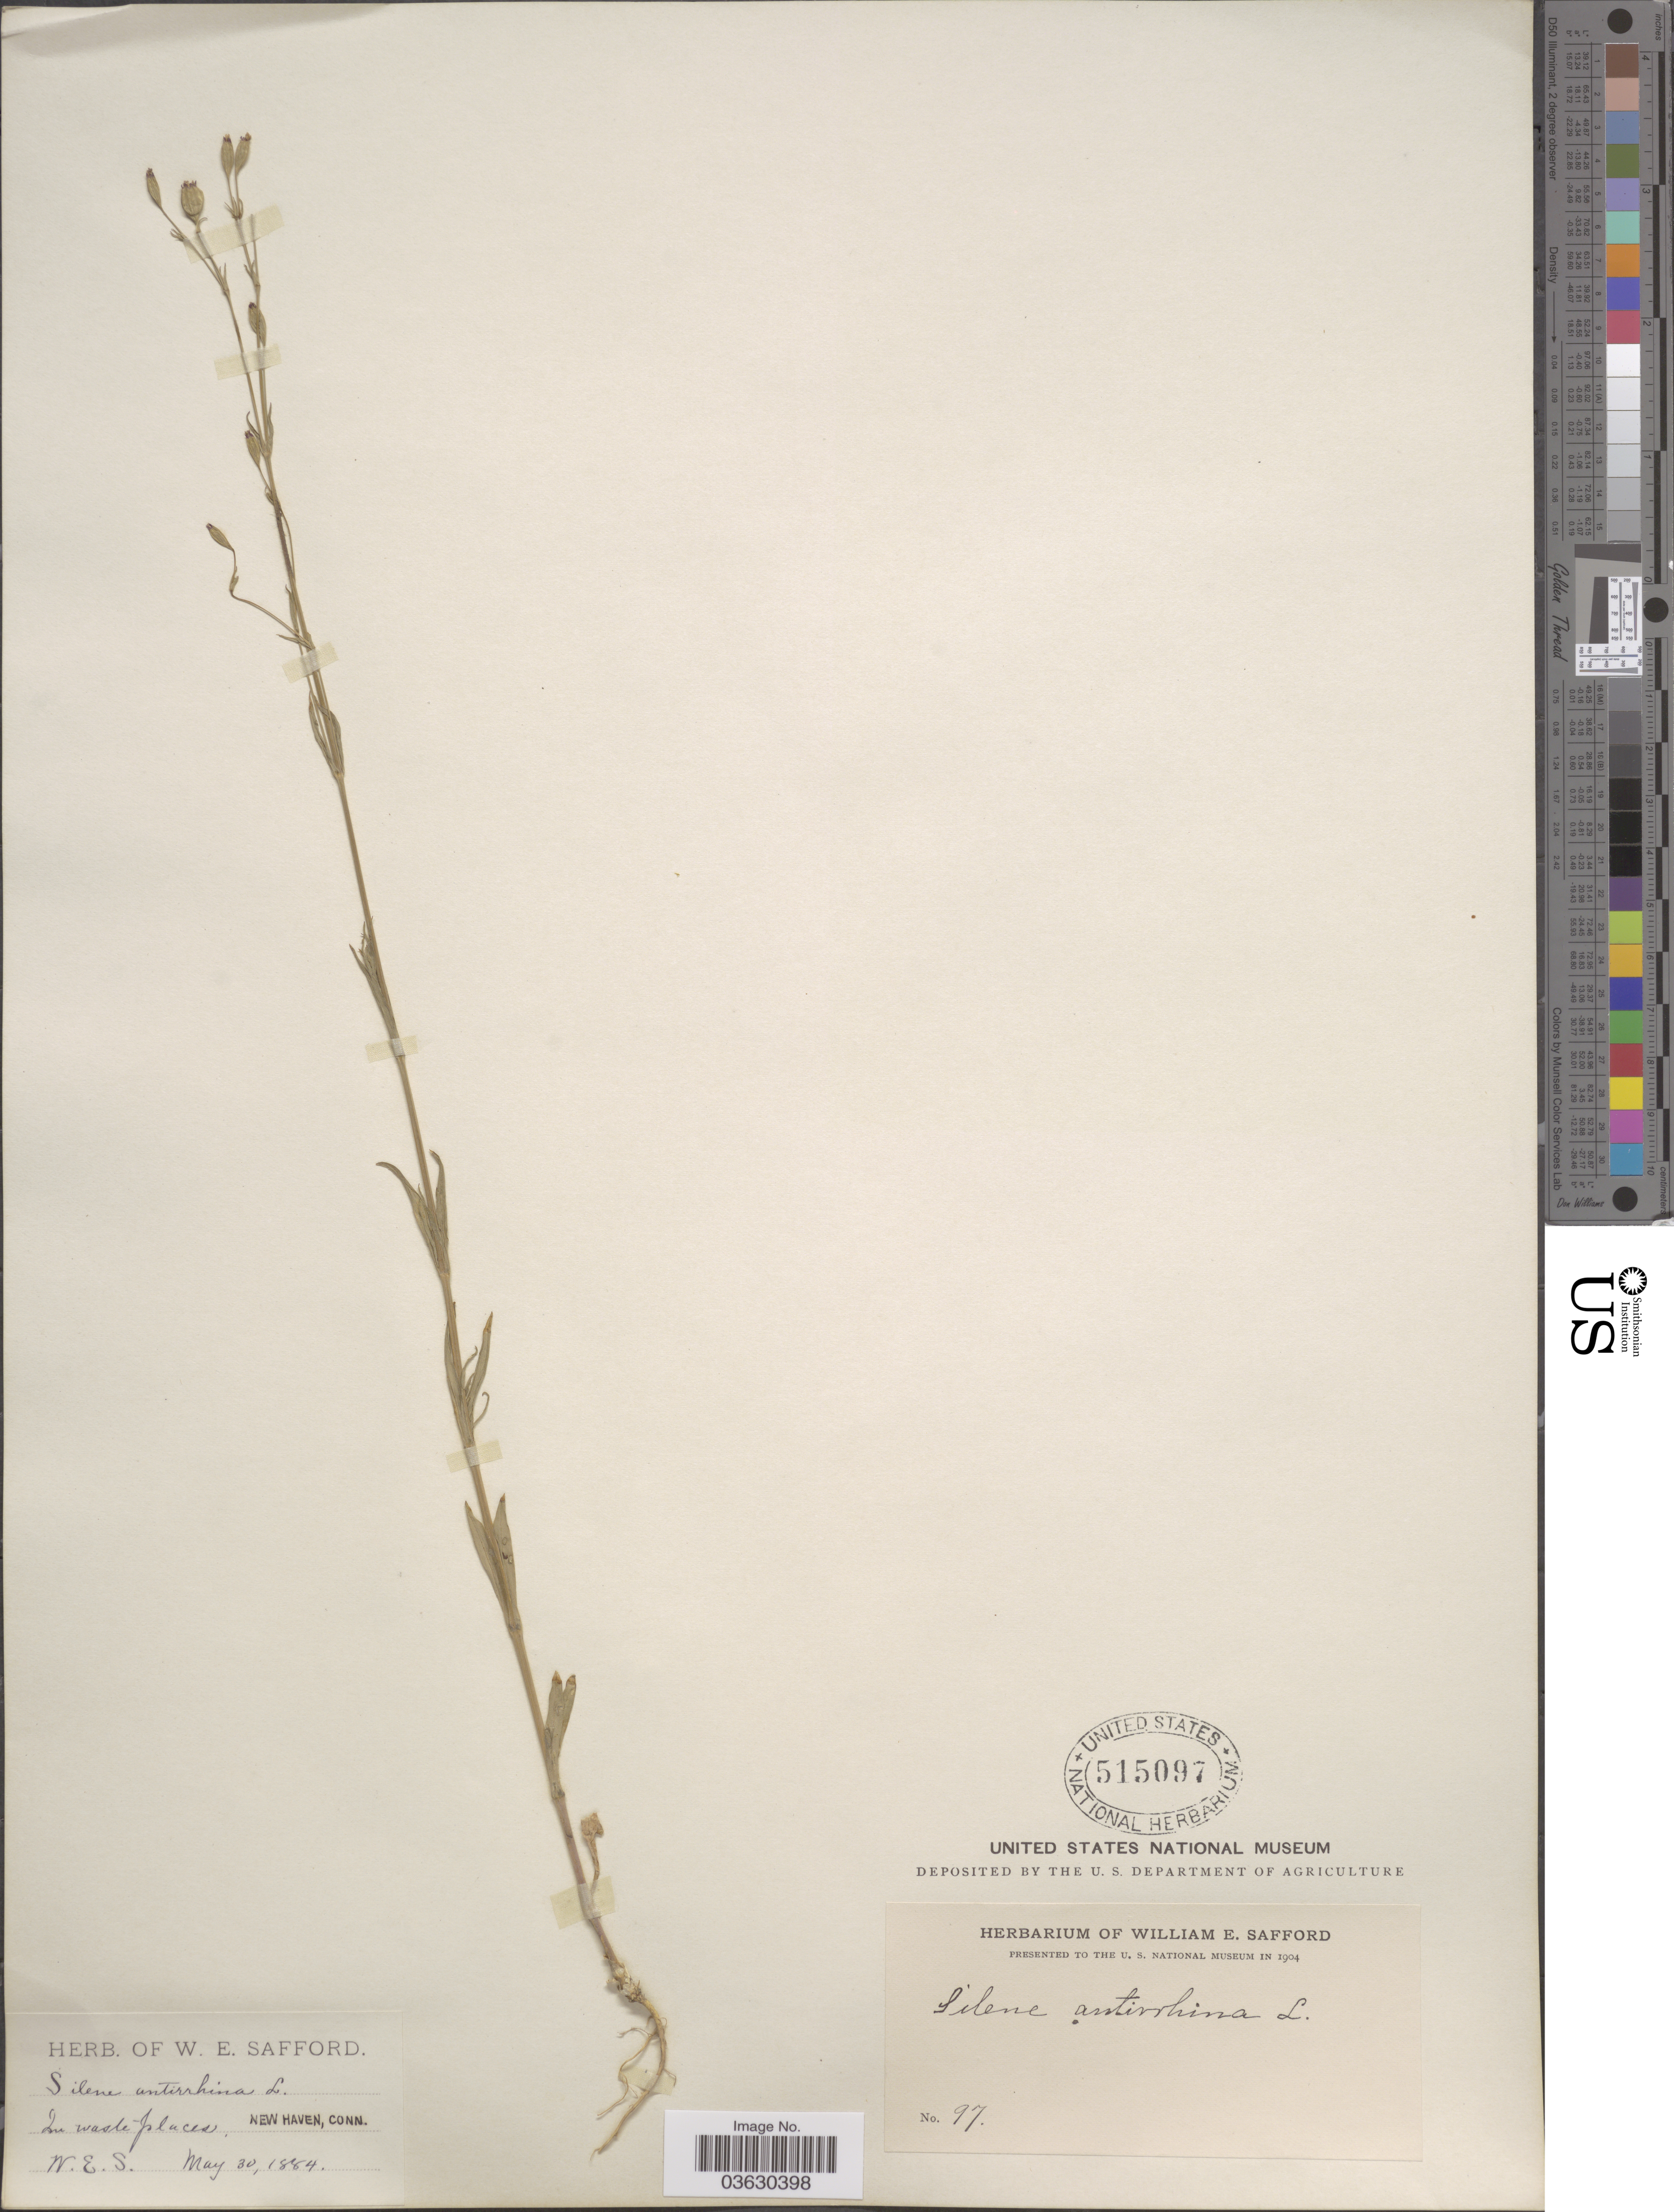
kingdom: Plantae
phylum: Tracheophyta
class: Magnoliopsida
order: Caryophyllales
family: Caryophyllaceae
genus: Silene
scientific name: Silene antirrhina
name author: L.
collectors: W. E. Safford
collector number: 97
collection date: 1884-05-30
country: United States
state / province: Connecticut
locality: New Haven.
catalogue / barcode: US 515097